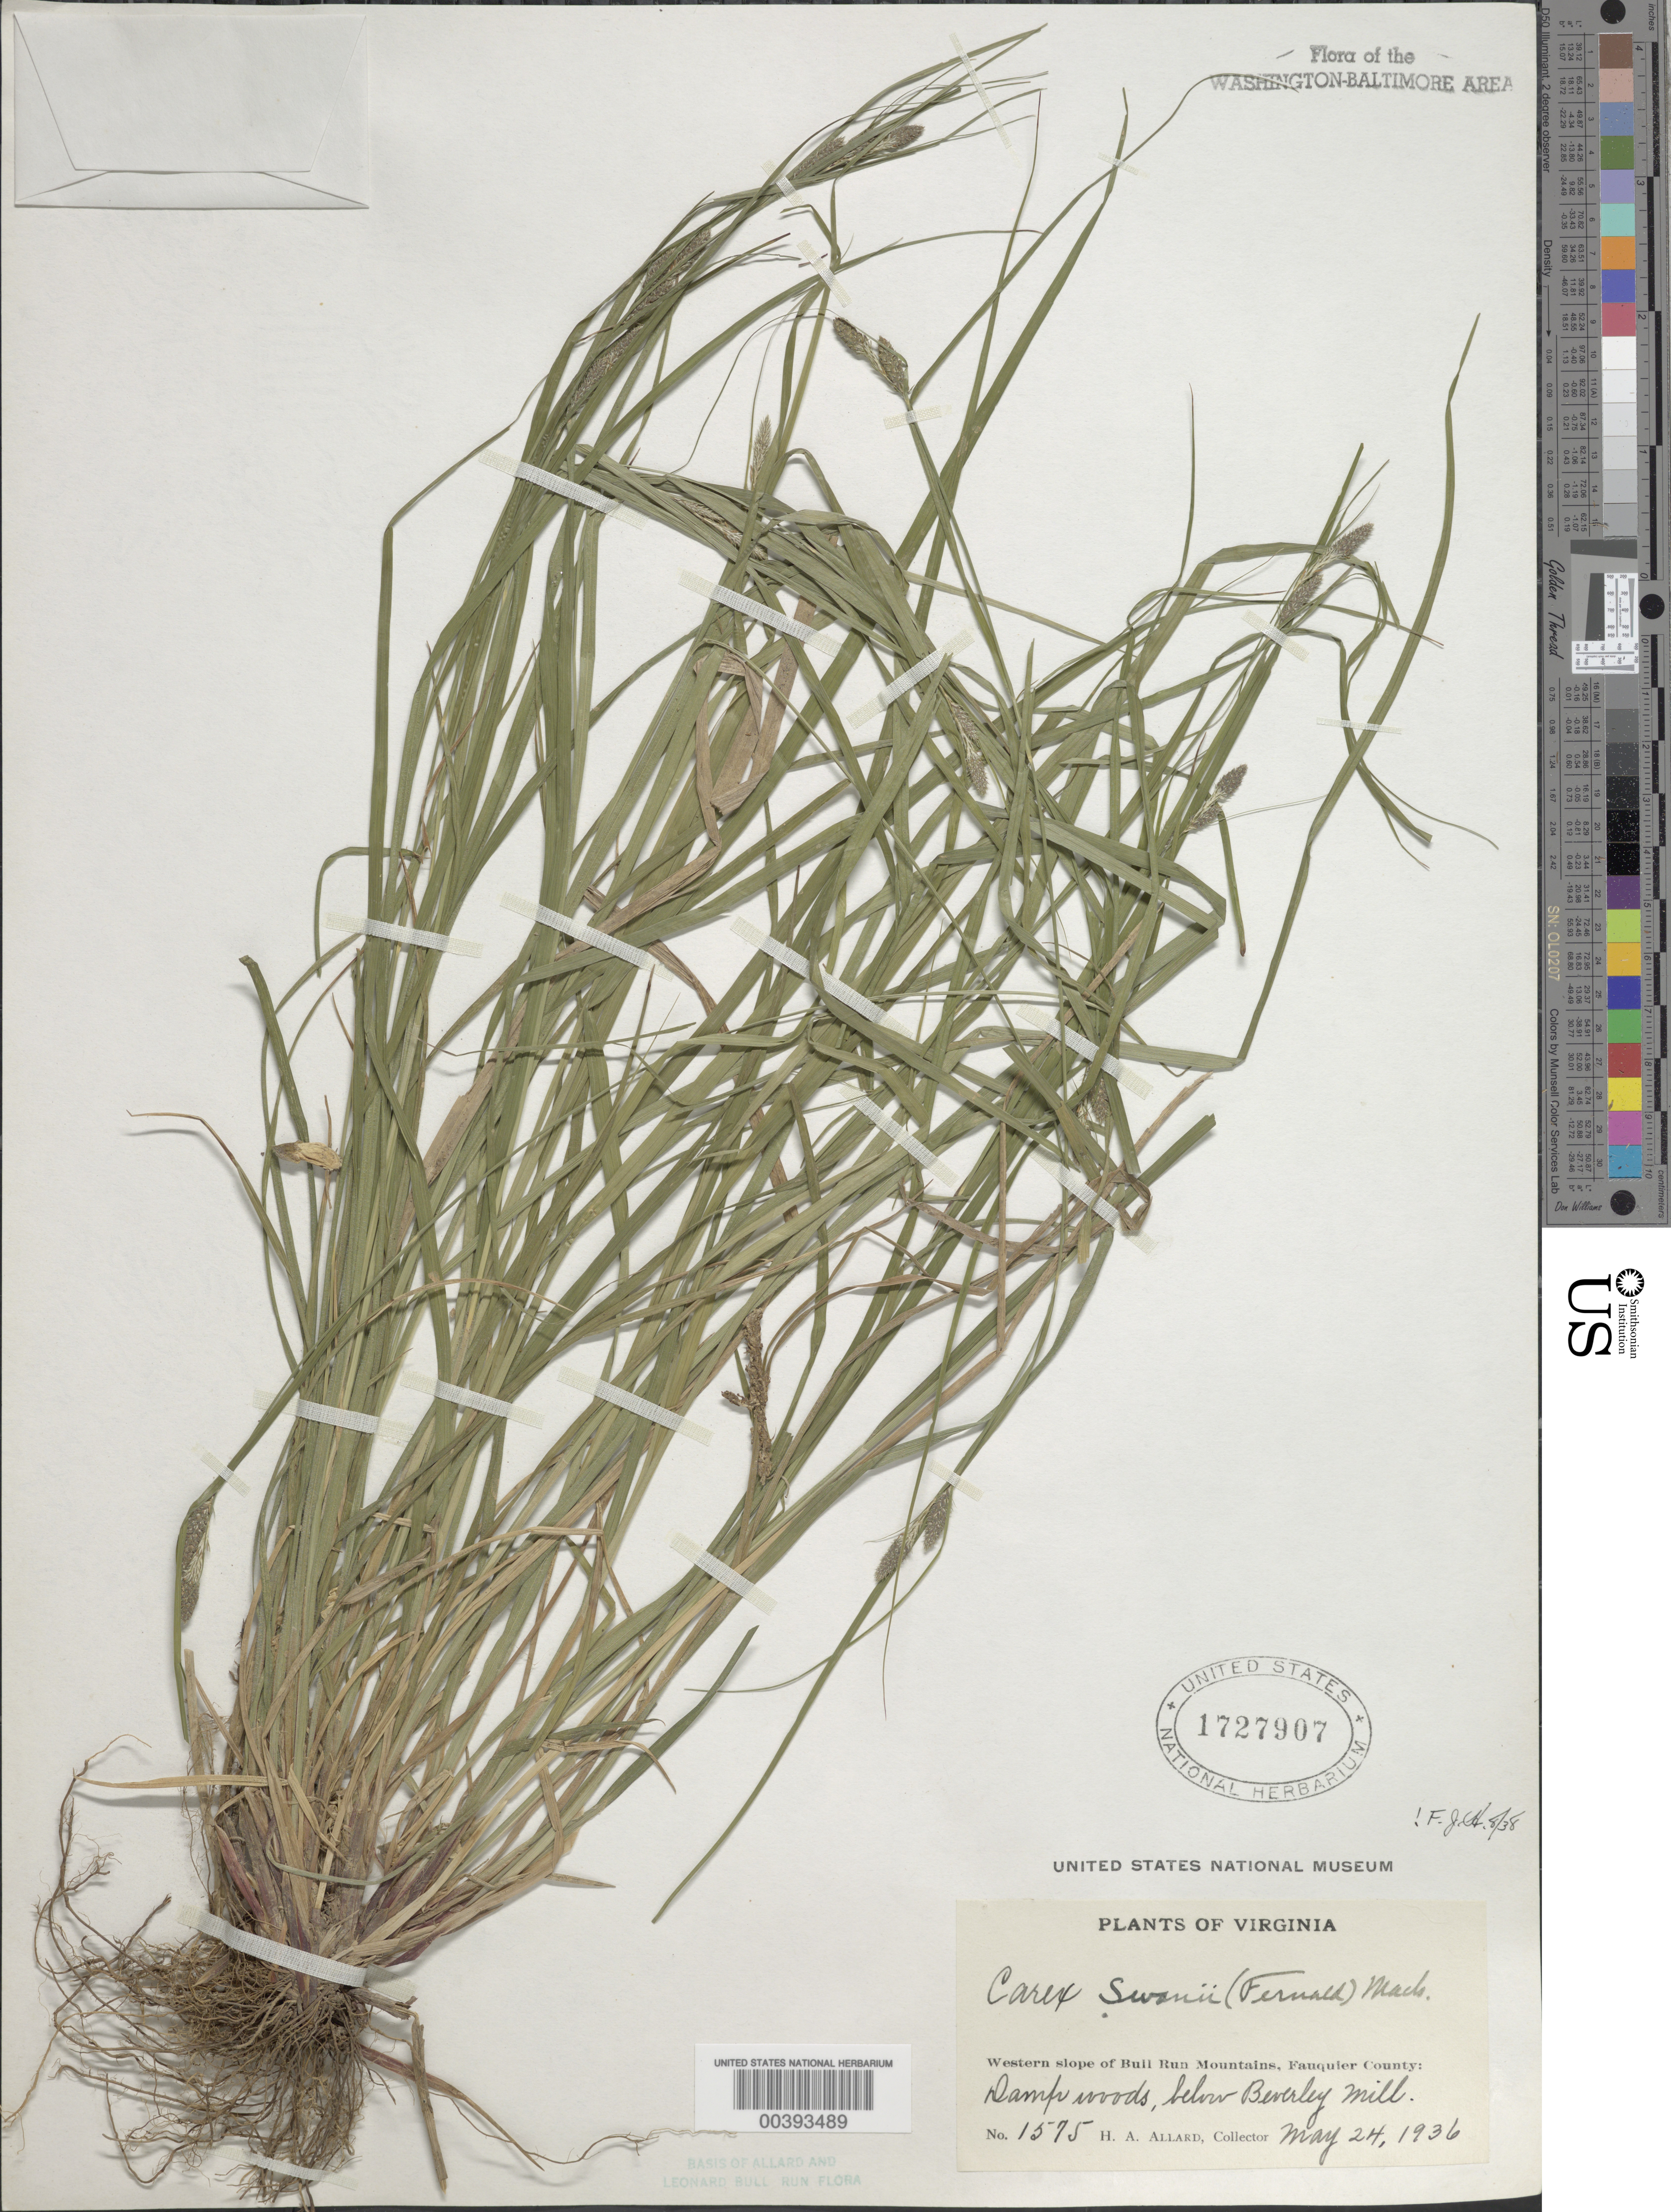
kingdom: Plantae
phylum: Tracheophyta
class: Liliopsida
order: Poales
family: Cyperaceae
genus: Carex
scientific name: Carex swanii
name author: (Fernald) Mack.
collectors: H. A. Allard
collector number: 1575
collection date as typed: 24 May 1936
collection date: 1936-05-24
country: United States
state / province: Virginia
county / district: Fauquier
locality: Below Beverley Mill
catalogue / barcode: US 1727907